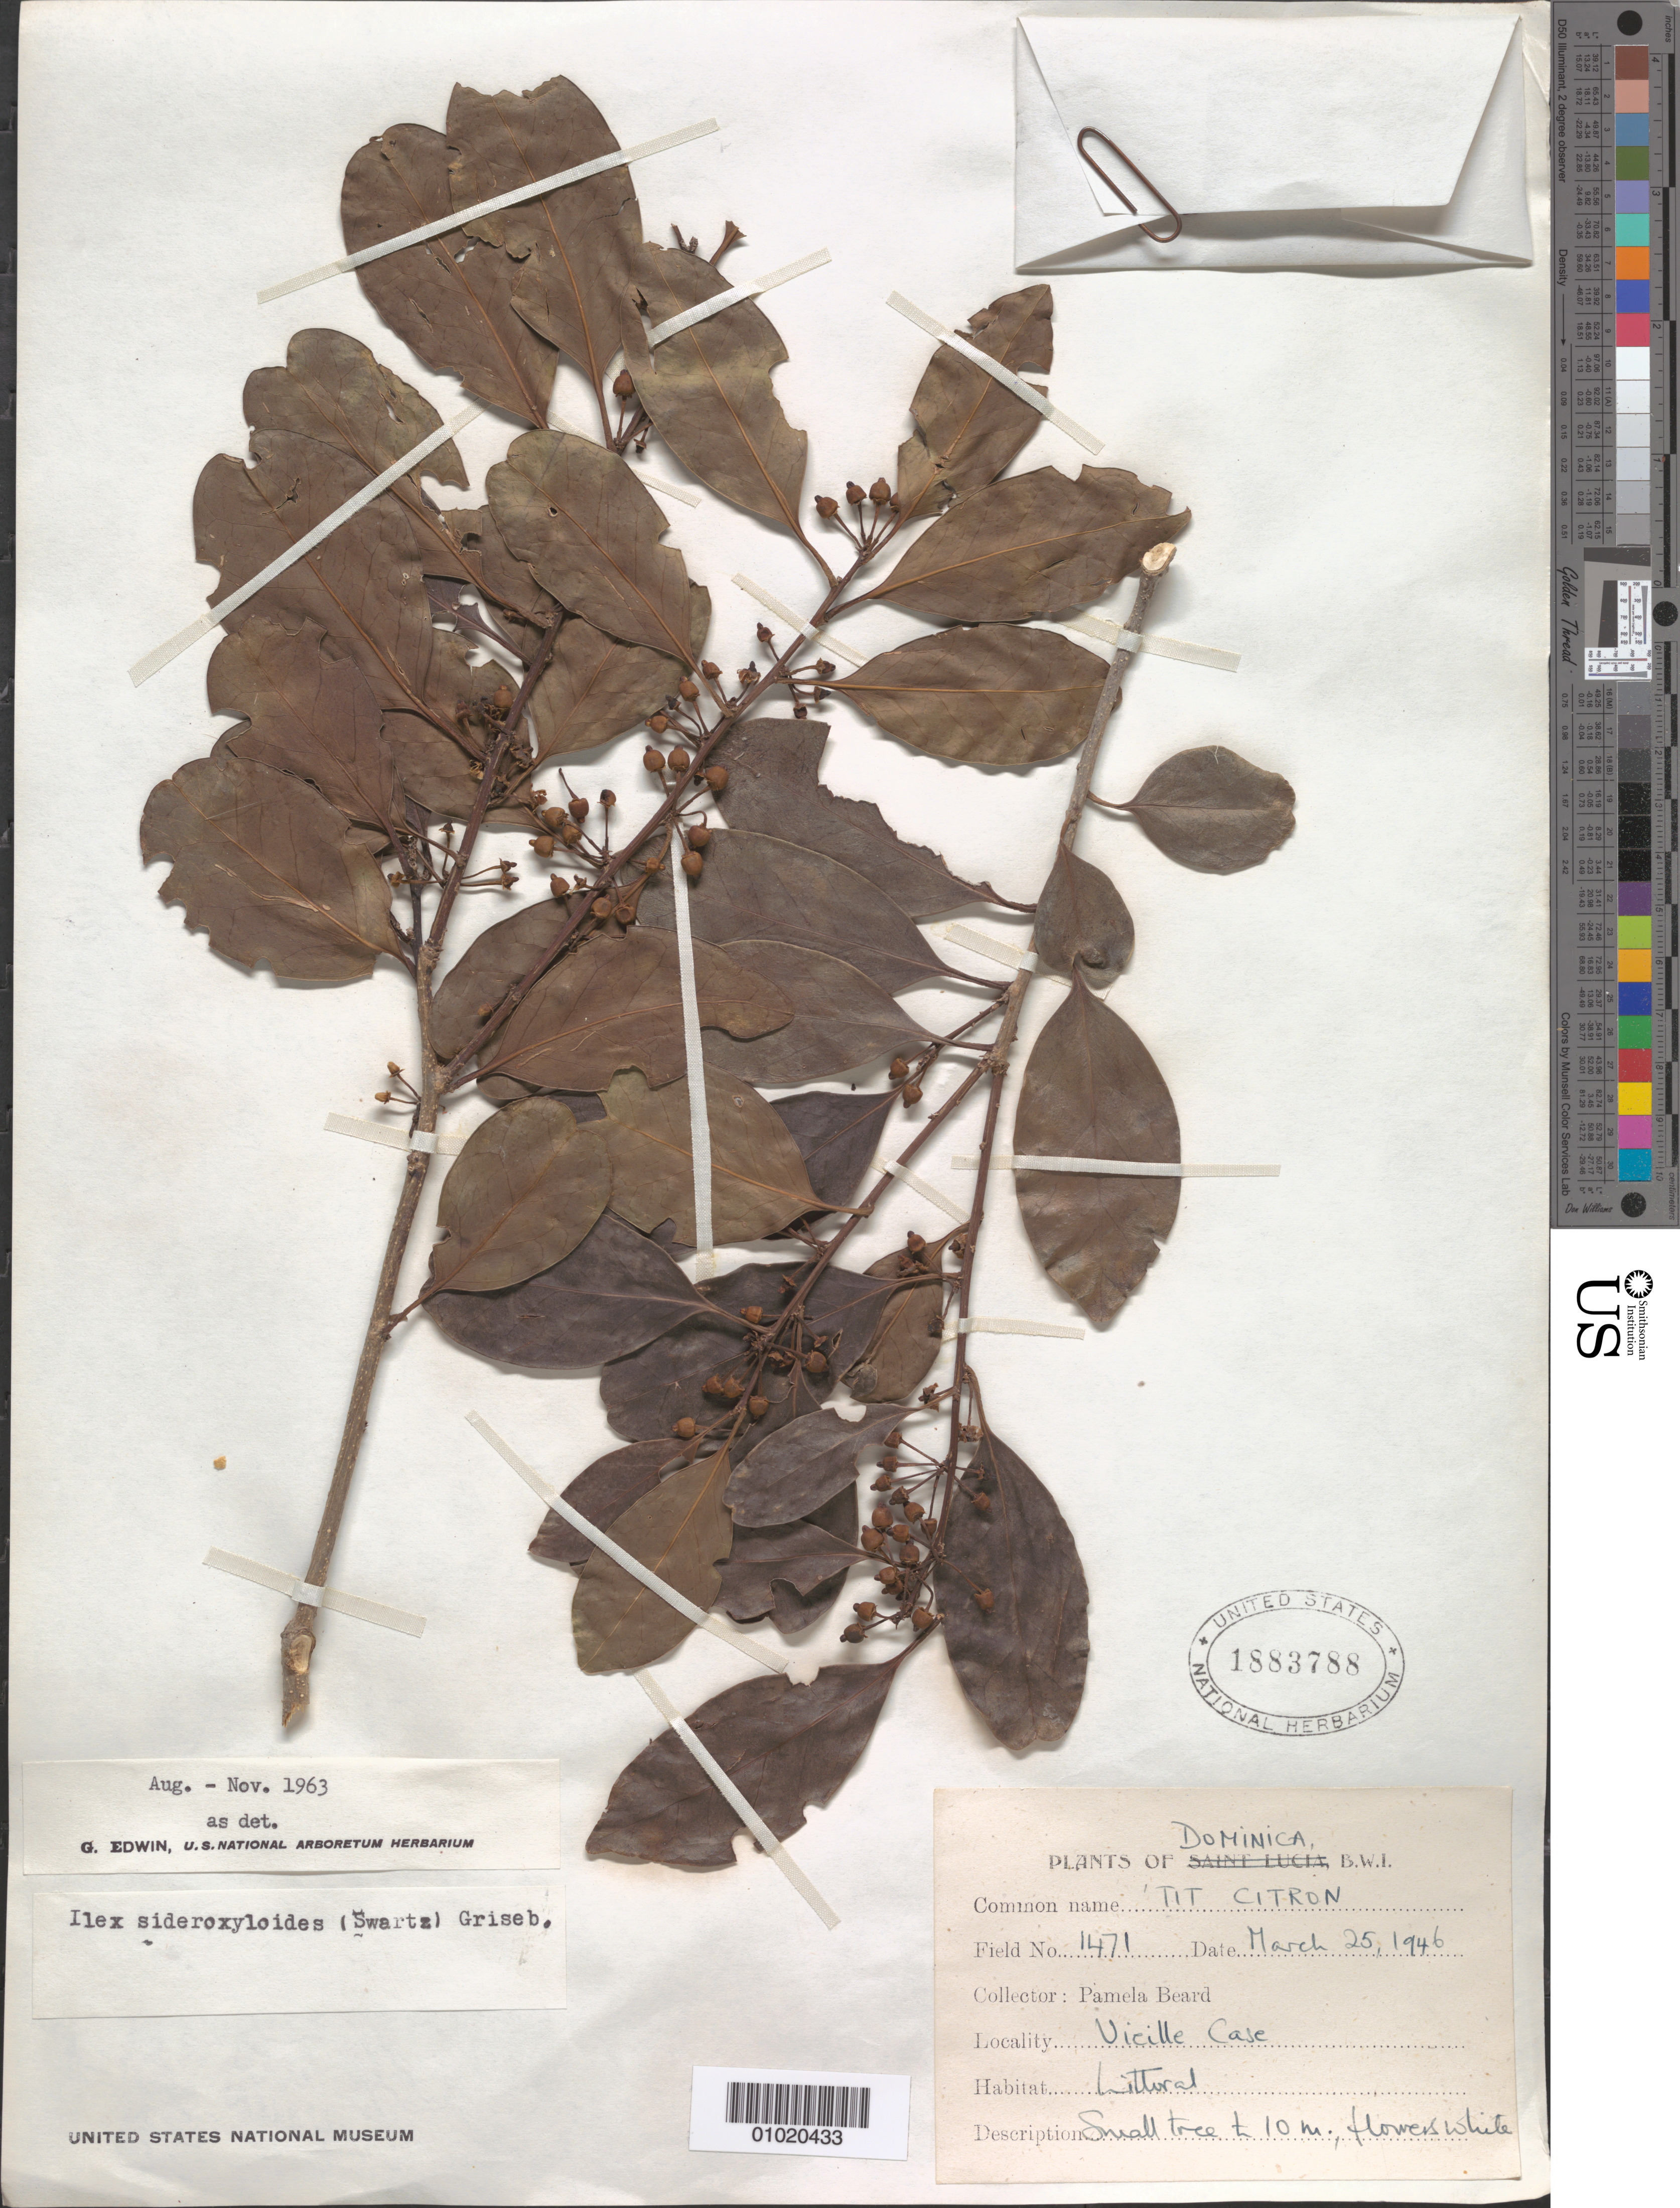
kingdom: Plantae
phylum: Tracheophyta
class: Magnoliopsida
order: Aquifoliales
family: Aquifoliaceae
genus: Ilex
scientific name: Ilex sideroxyloides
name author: (Sw.) Griseb.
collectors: P. Beard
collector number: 1471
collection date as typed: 25 Mar 1946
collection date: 1946-03-25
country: Dominica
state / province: St. Andrew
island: Dominica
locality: Vieille Case. Littered.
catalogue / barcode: US 1883788